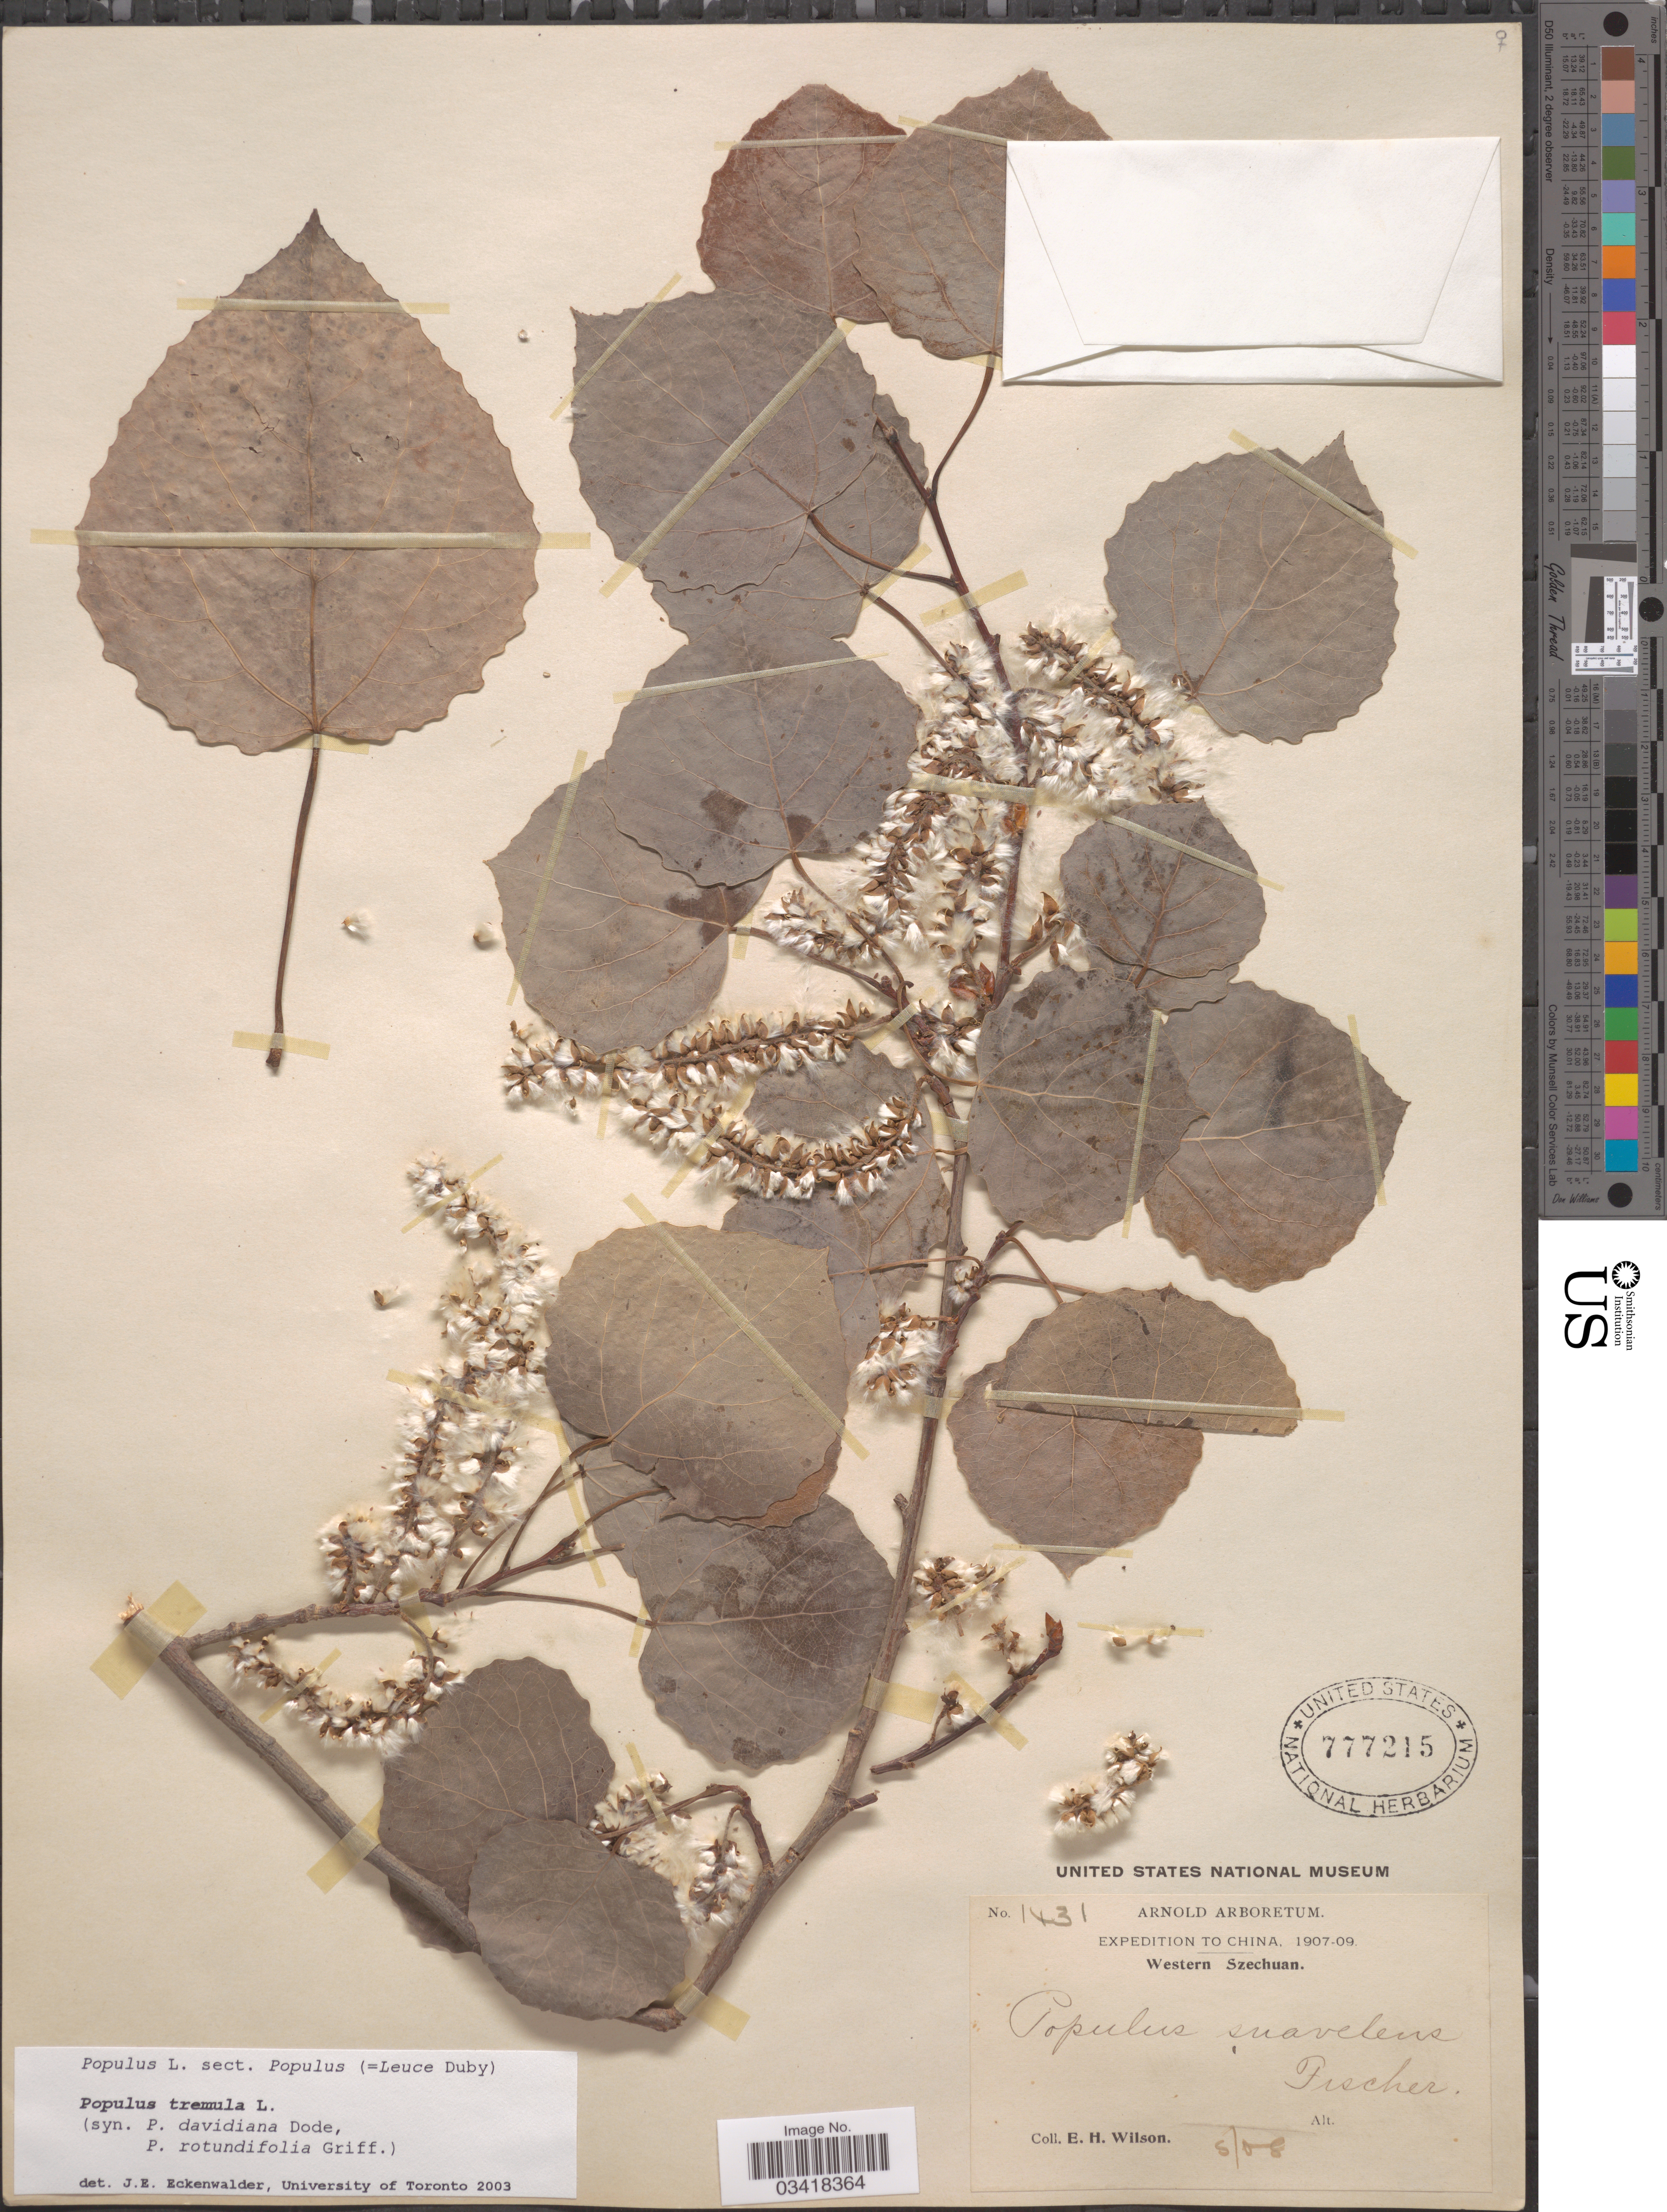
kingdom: Plantae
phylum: Tracheophyta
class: Magnoliopsida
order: Malpighiales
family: Salicaceae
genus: Populus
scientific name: Populus tremula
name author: L.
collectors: E. Wilson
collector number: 1431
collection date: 1908-05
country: China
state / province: Sichuan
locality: Western Szechuan.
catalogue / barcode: US 777215